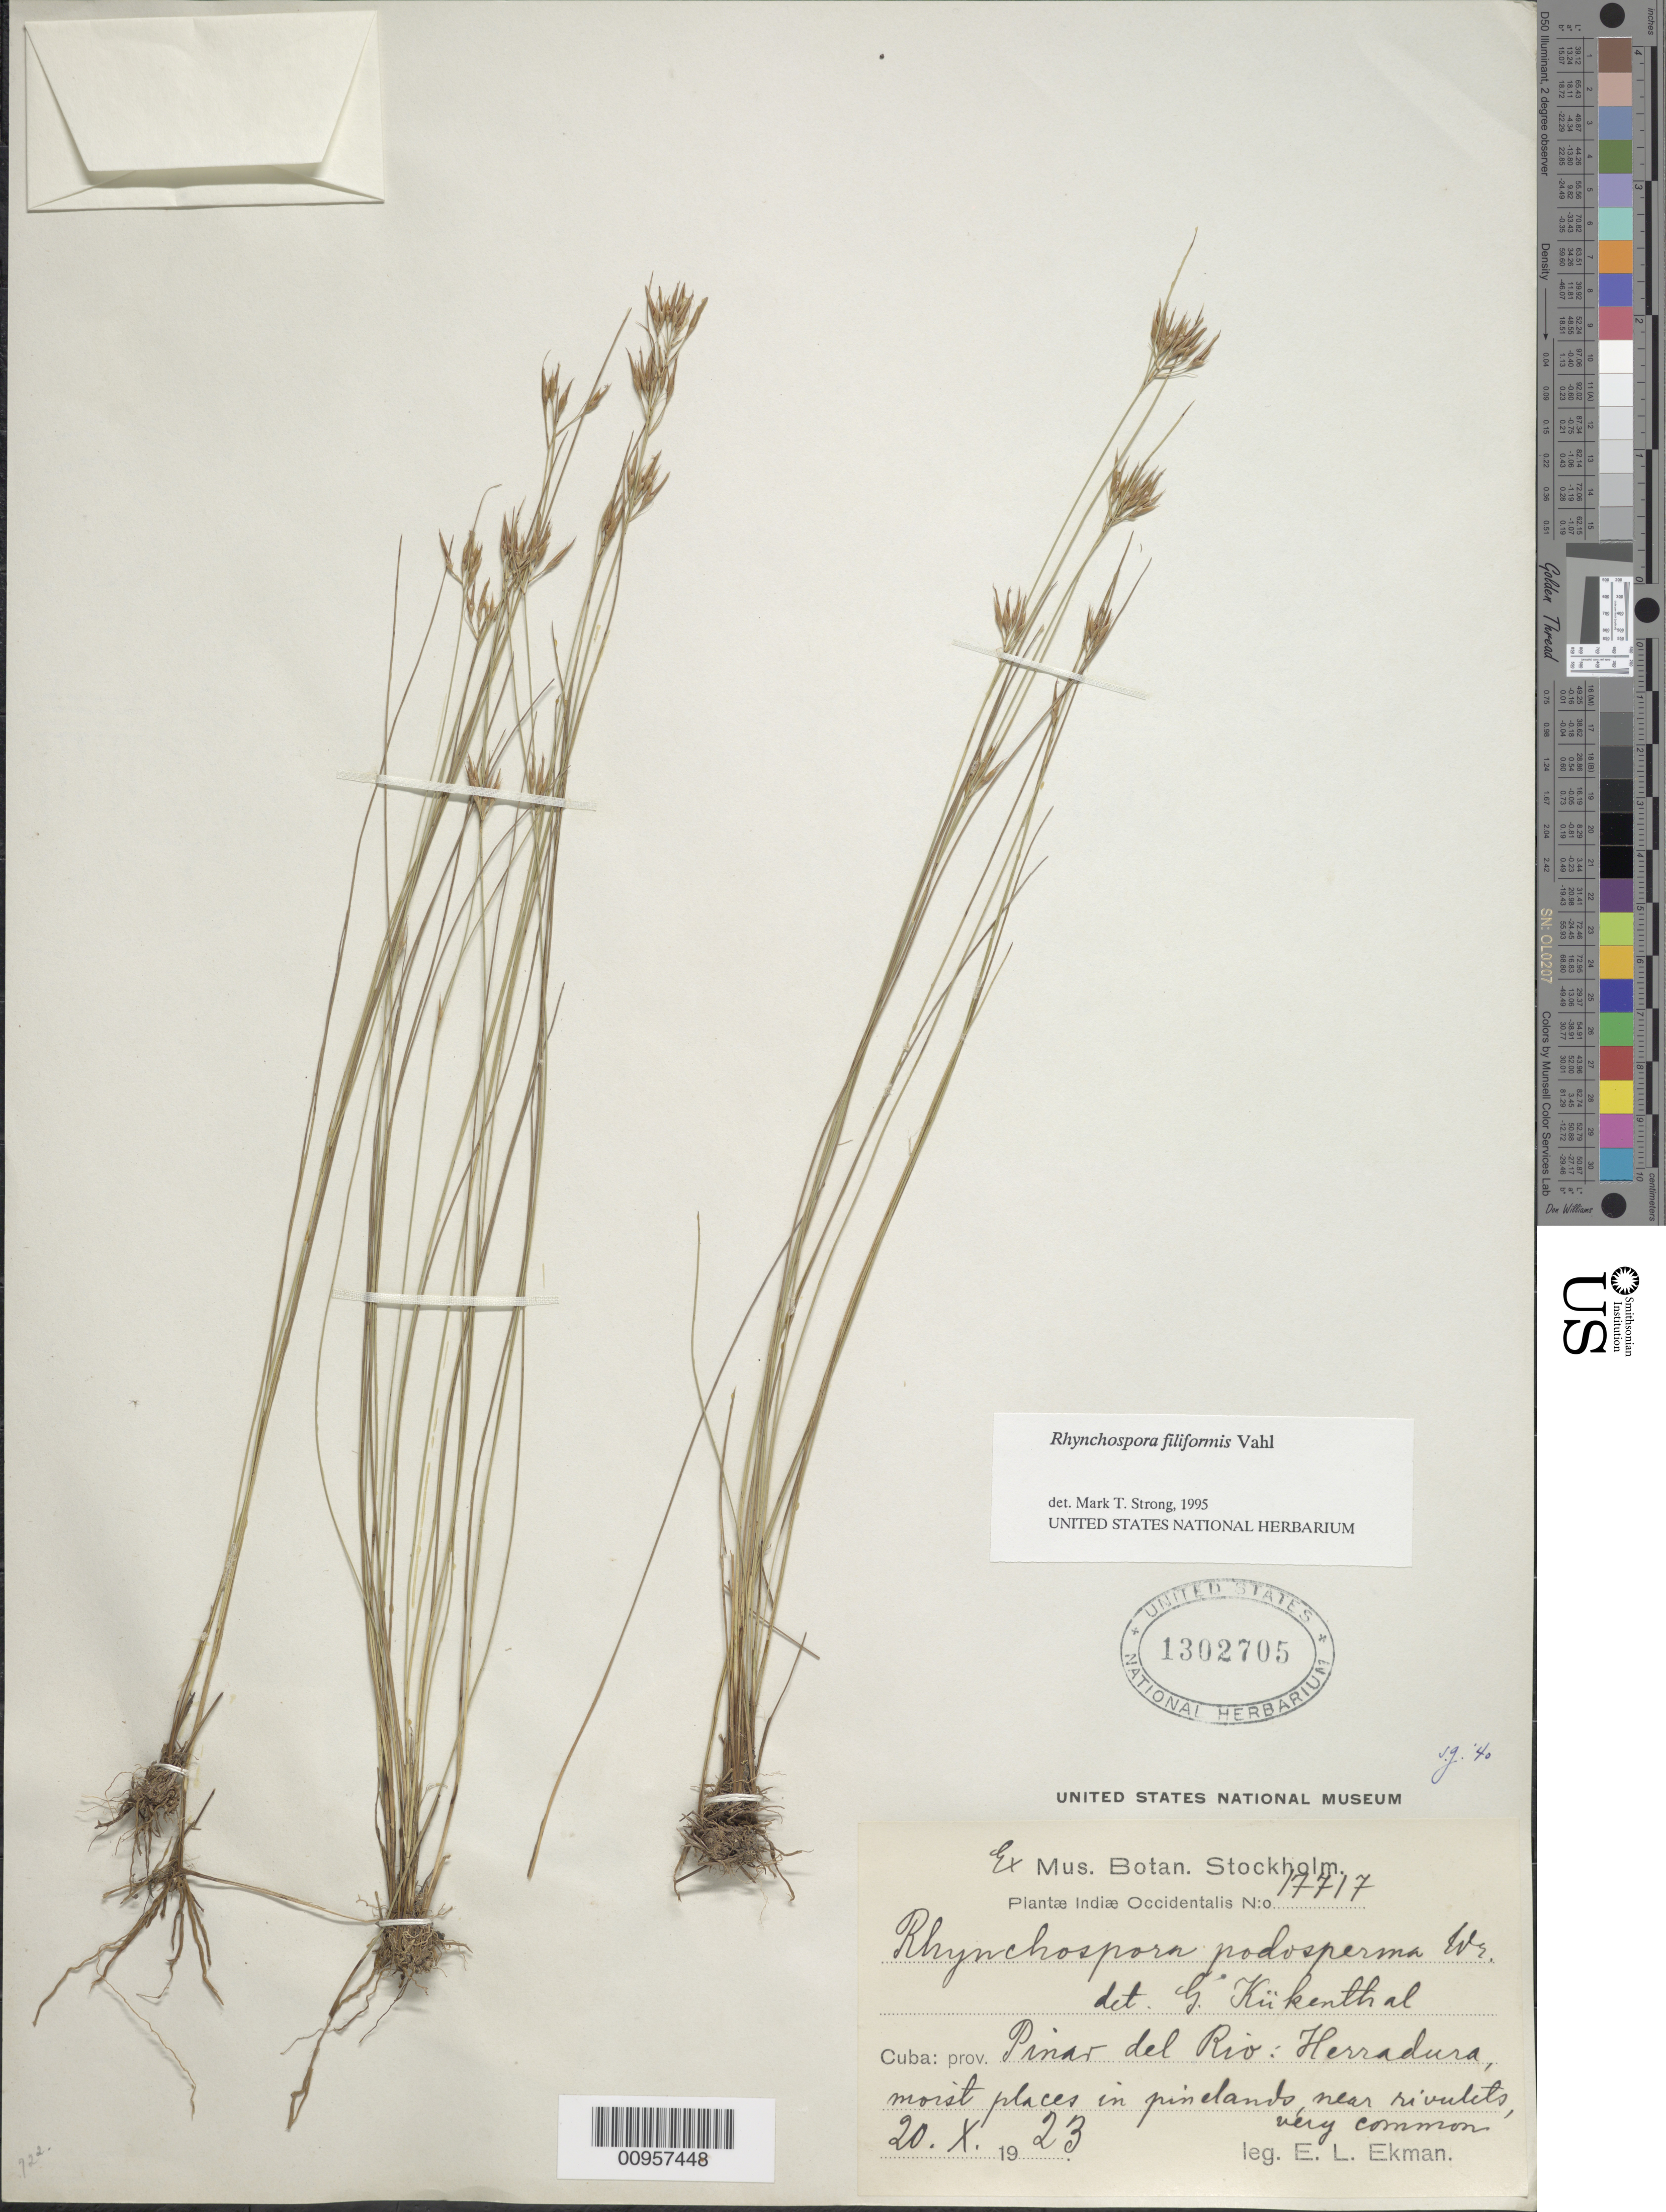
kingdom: Plantae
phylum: Tracheophyta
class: Liliopsida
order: Poales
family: Cyperaceae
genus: Rhynchospora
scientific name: Rhynchospora filiformis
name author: Vahl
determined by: Strong, M. T., (US), Smithsonian Institution - National Museum of Natural History (UNITED STATES)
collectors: E. L. Ekman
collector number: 17717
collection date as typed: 20 Oct 1923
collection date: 1923-10-20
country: Cuba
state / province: Pinar del Rio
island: Cuba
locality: Herradura, in pinelands near rivulets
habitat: Moist places in pinelands near rivulets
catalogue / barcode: US 1302705